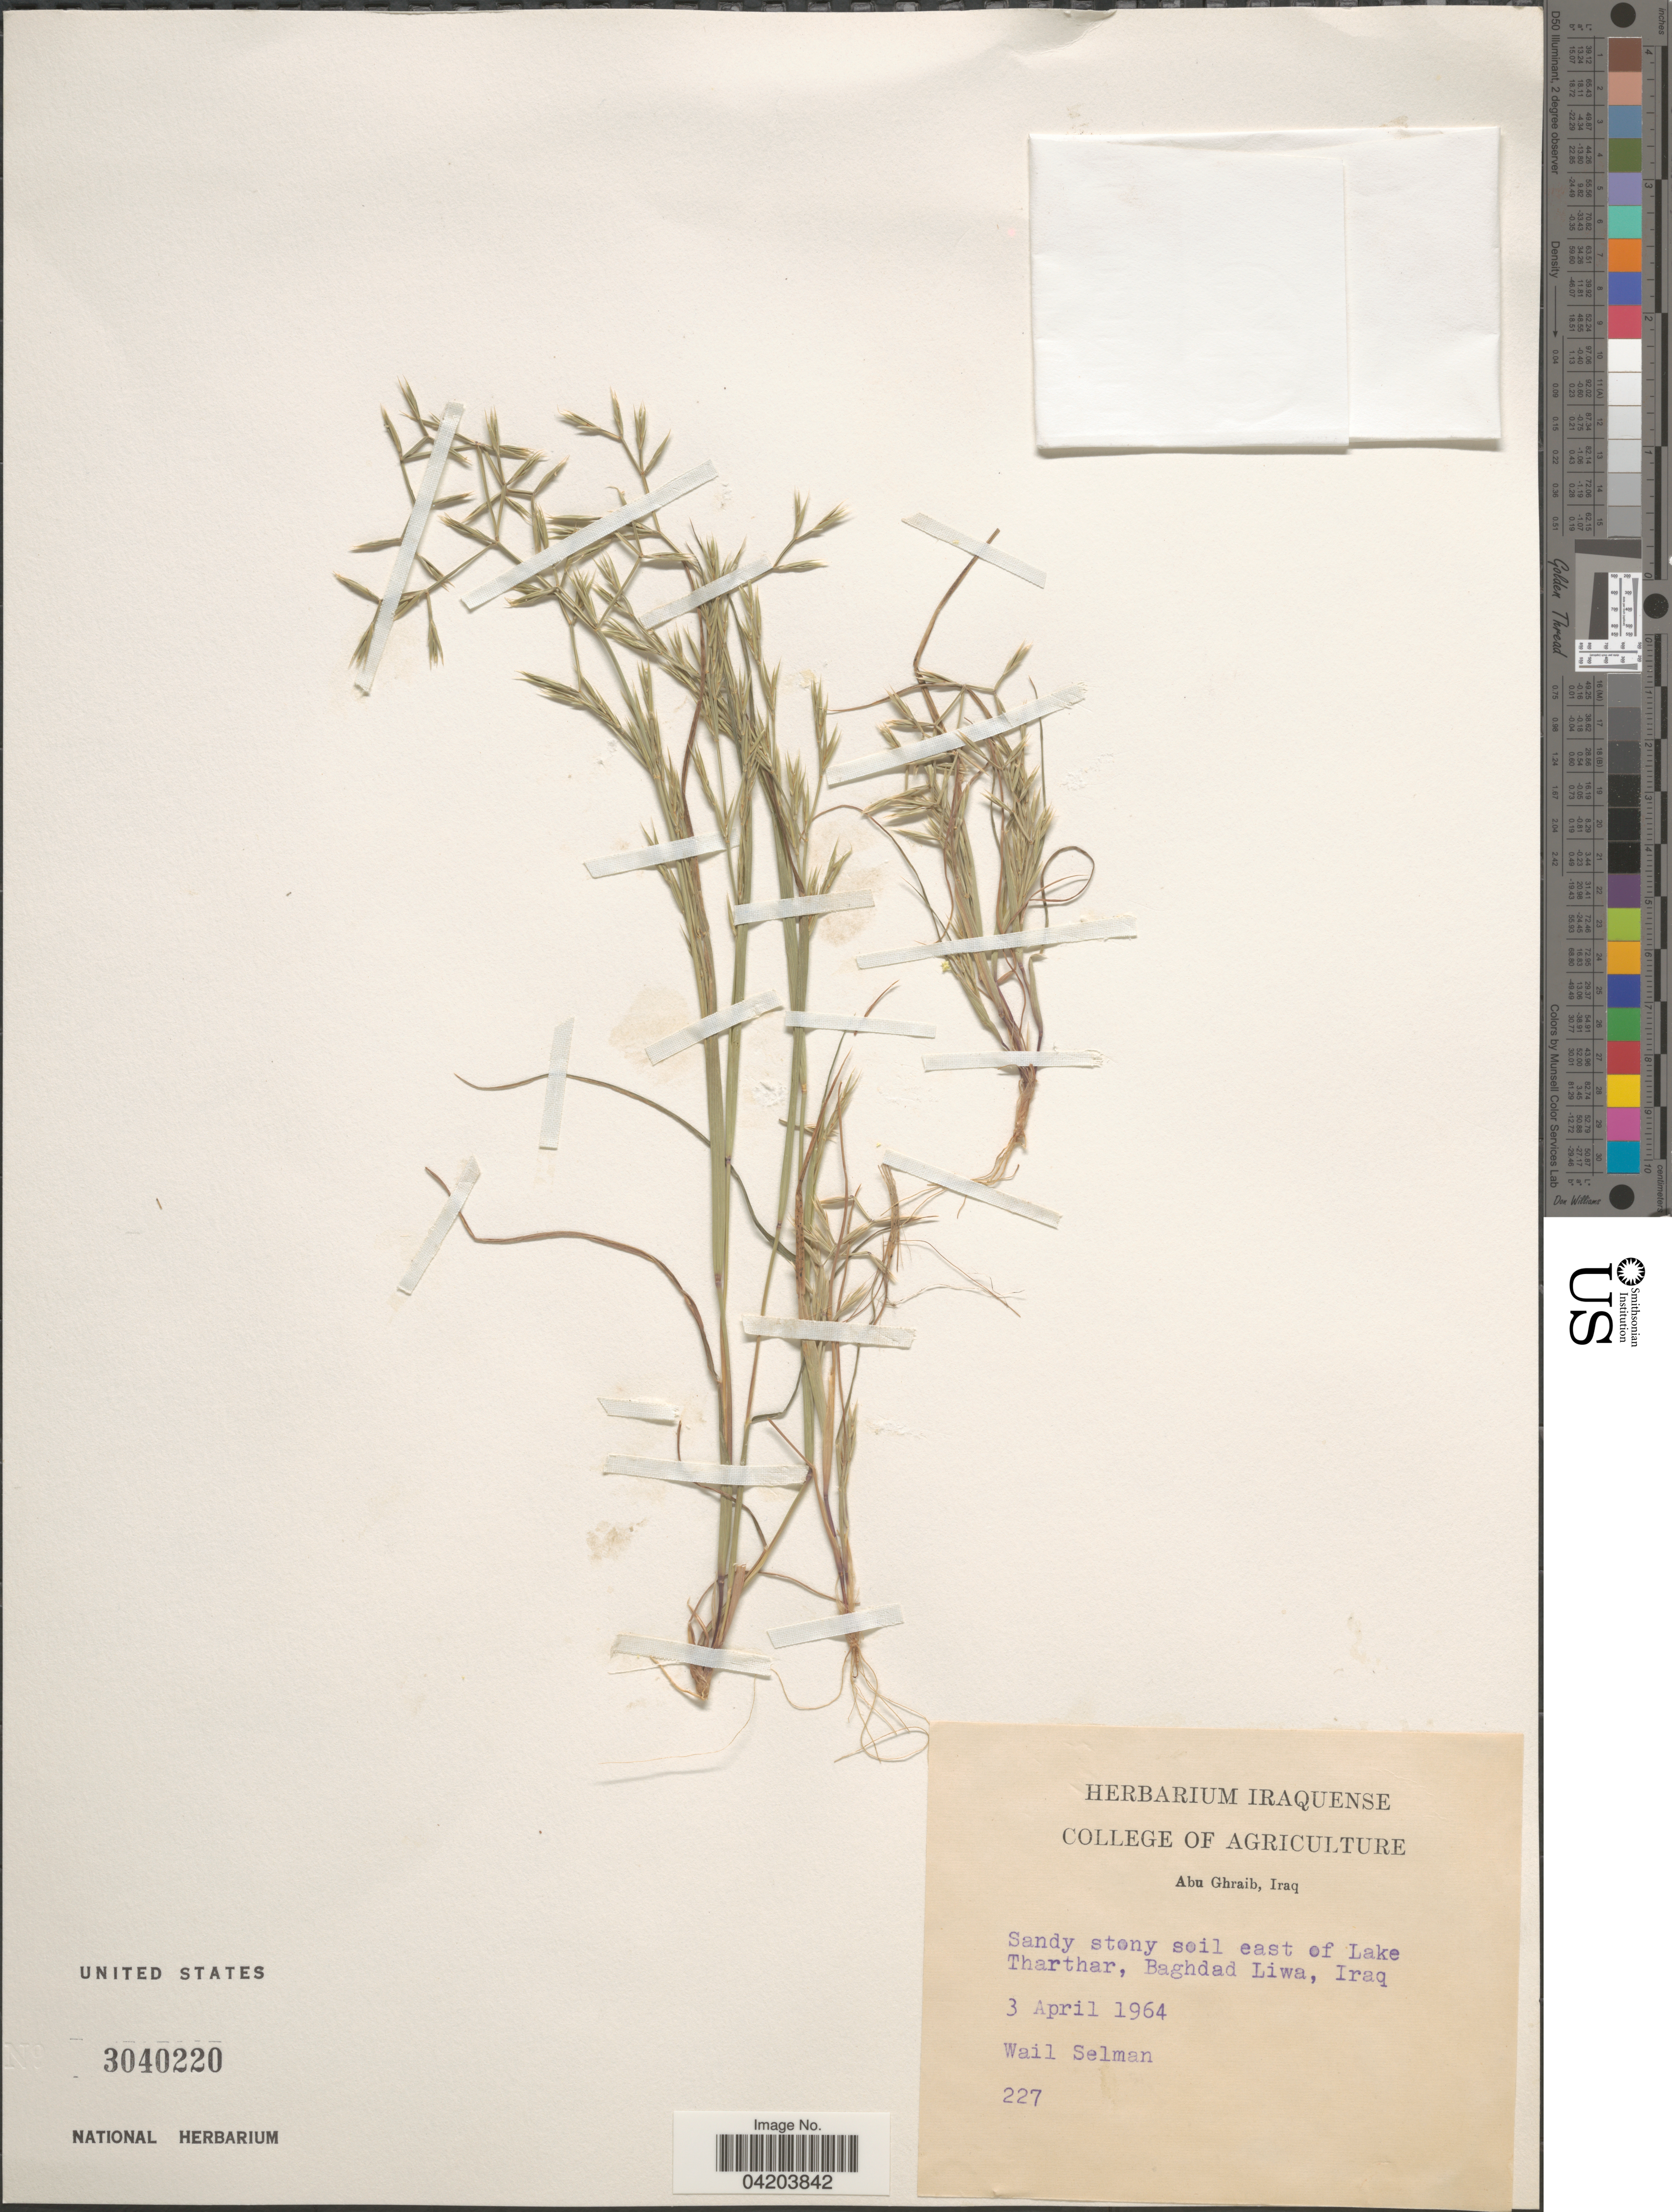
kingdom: Plantae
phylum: Tracheophyta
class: Liliopsida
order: Poales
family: Poaceae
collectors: W. Selman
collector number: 227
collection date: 1964-04-03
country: Iraq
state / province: Baghdad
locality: Sandy stony soil east of Lake Tharthar, Baghdad Liwa.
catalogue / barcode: US 3040220